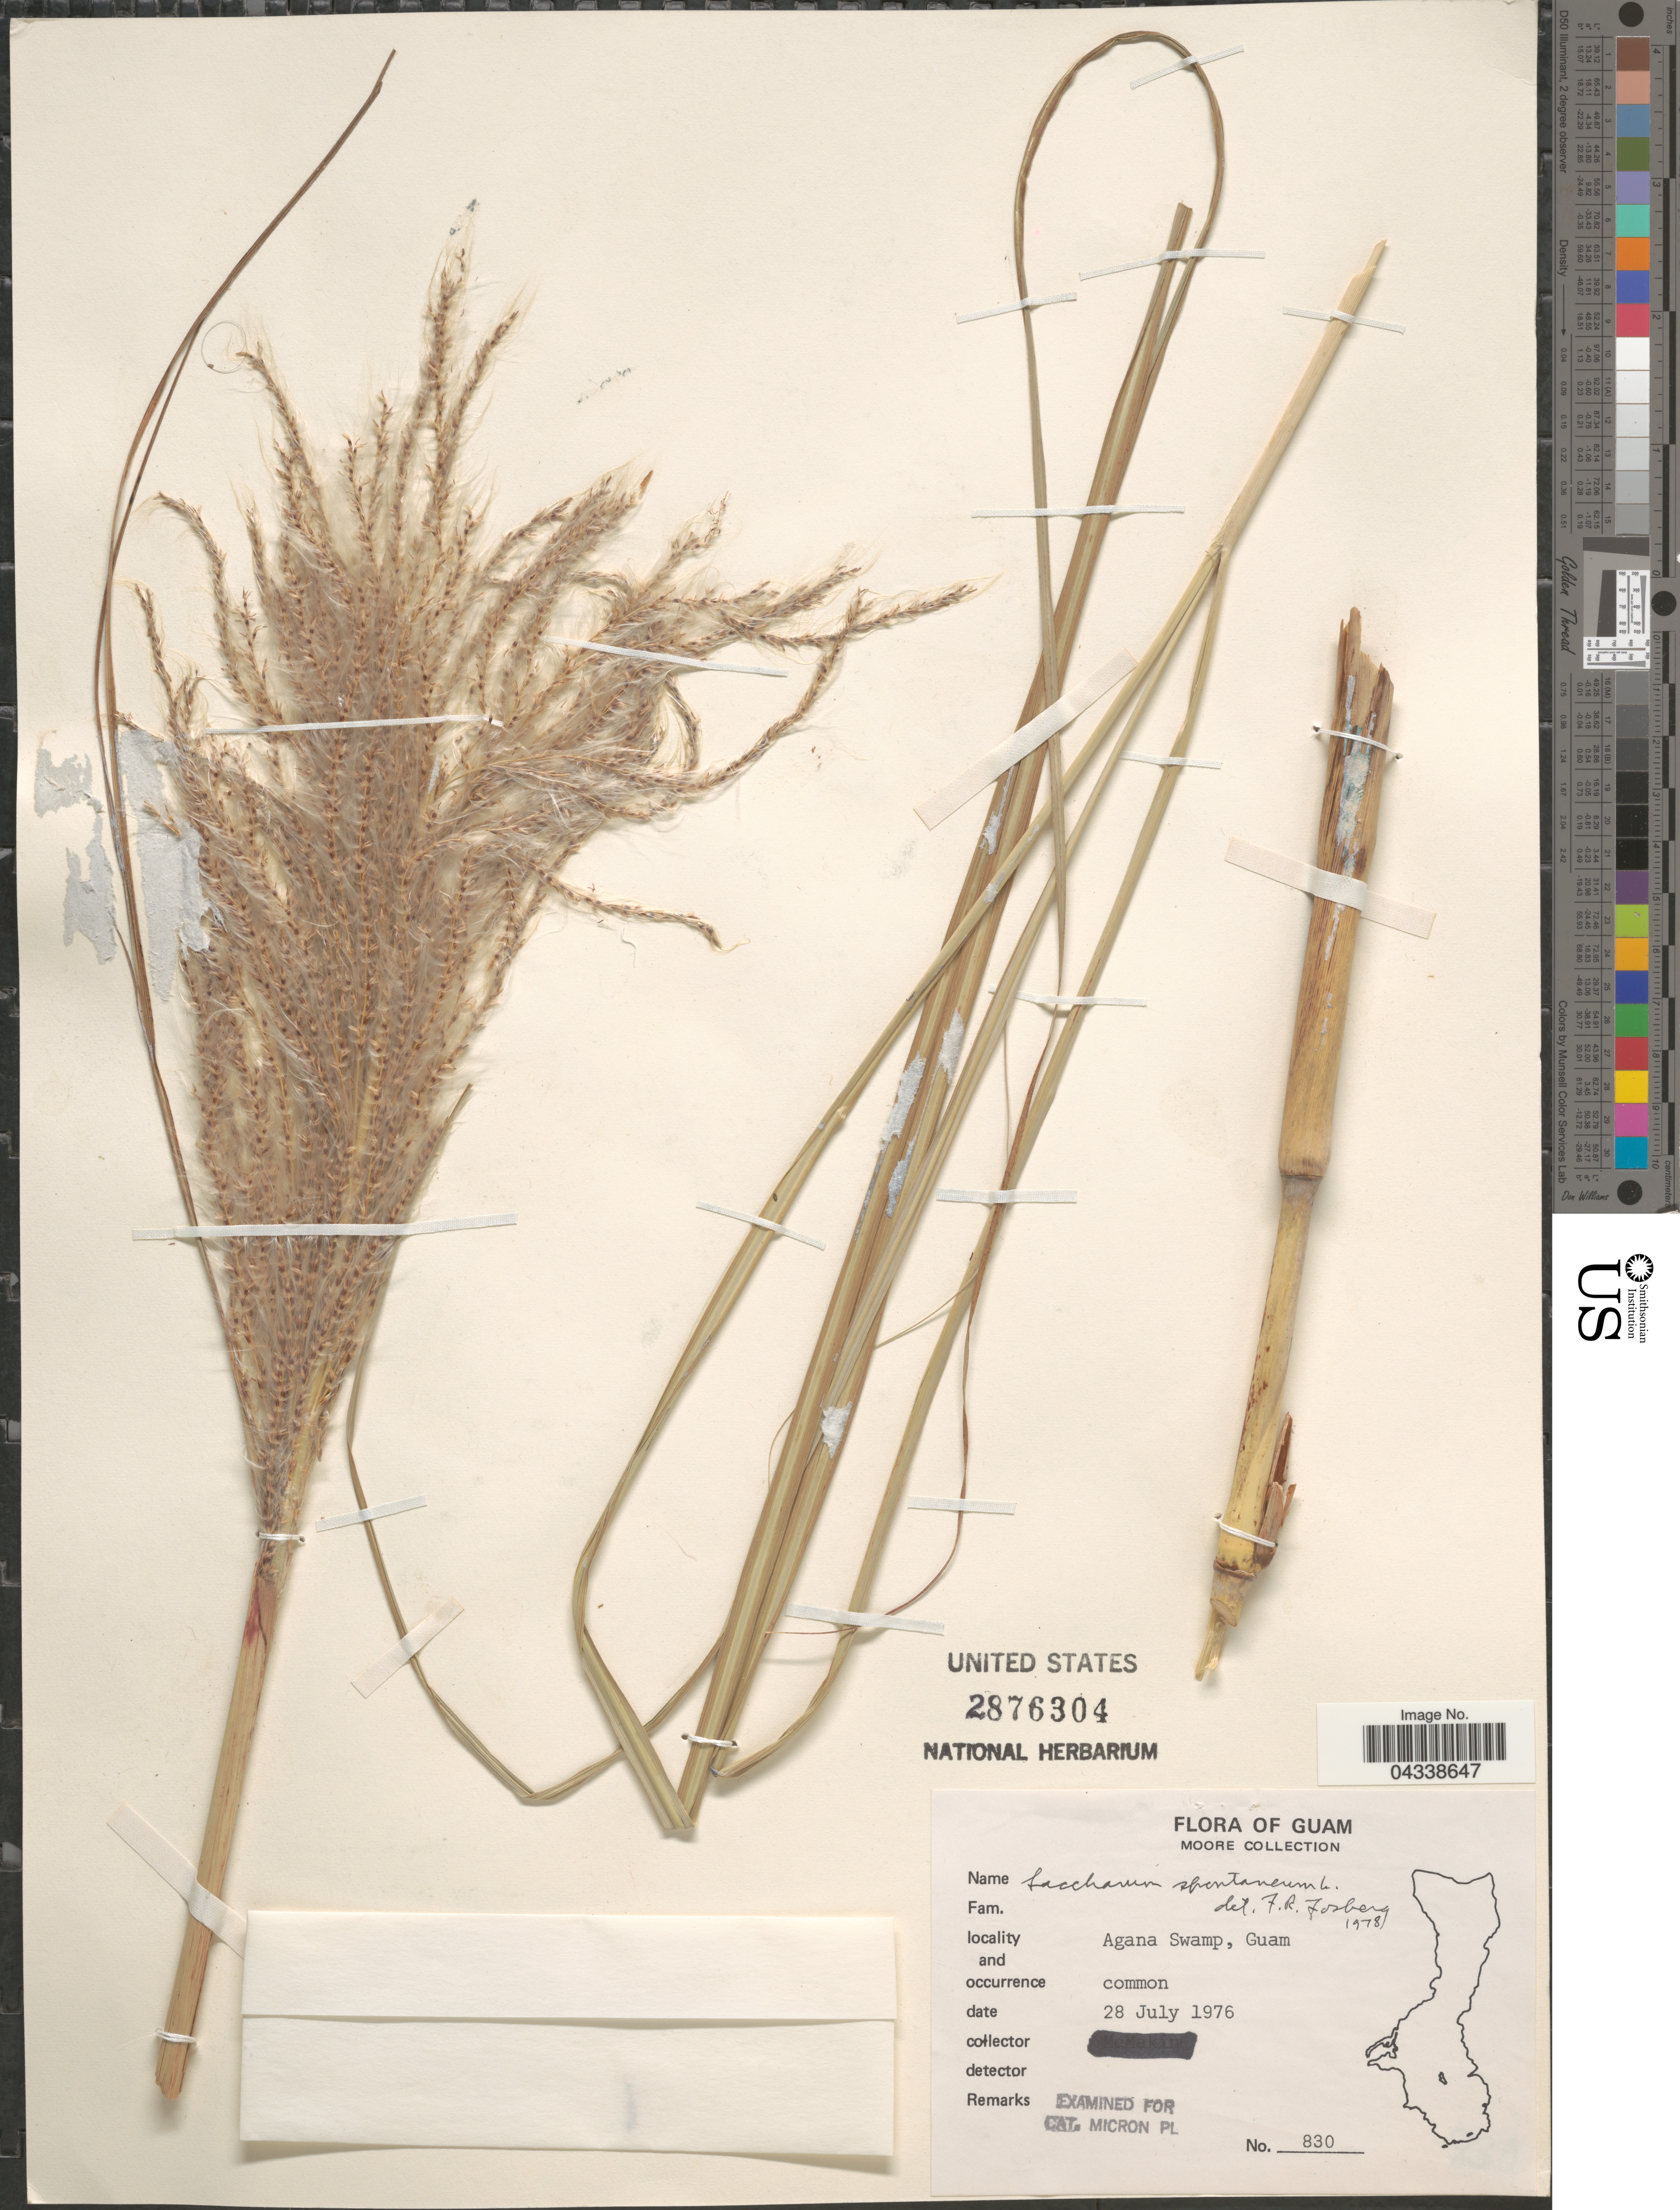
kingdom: Plantae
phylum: Tracheophyta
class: Liliopsida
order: Poales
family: Poaceae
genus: Saccharum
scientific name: Saccharum spontaneum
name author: L.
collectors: -. Moore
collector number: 830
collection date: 1976-07-28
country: Guam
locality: Agana Swamp.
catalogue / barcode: US 2876304